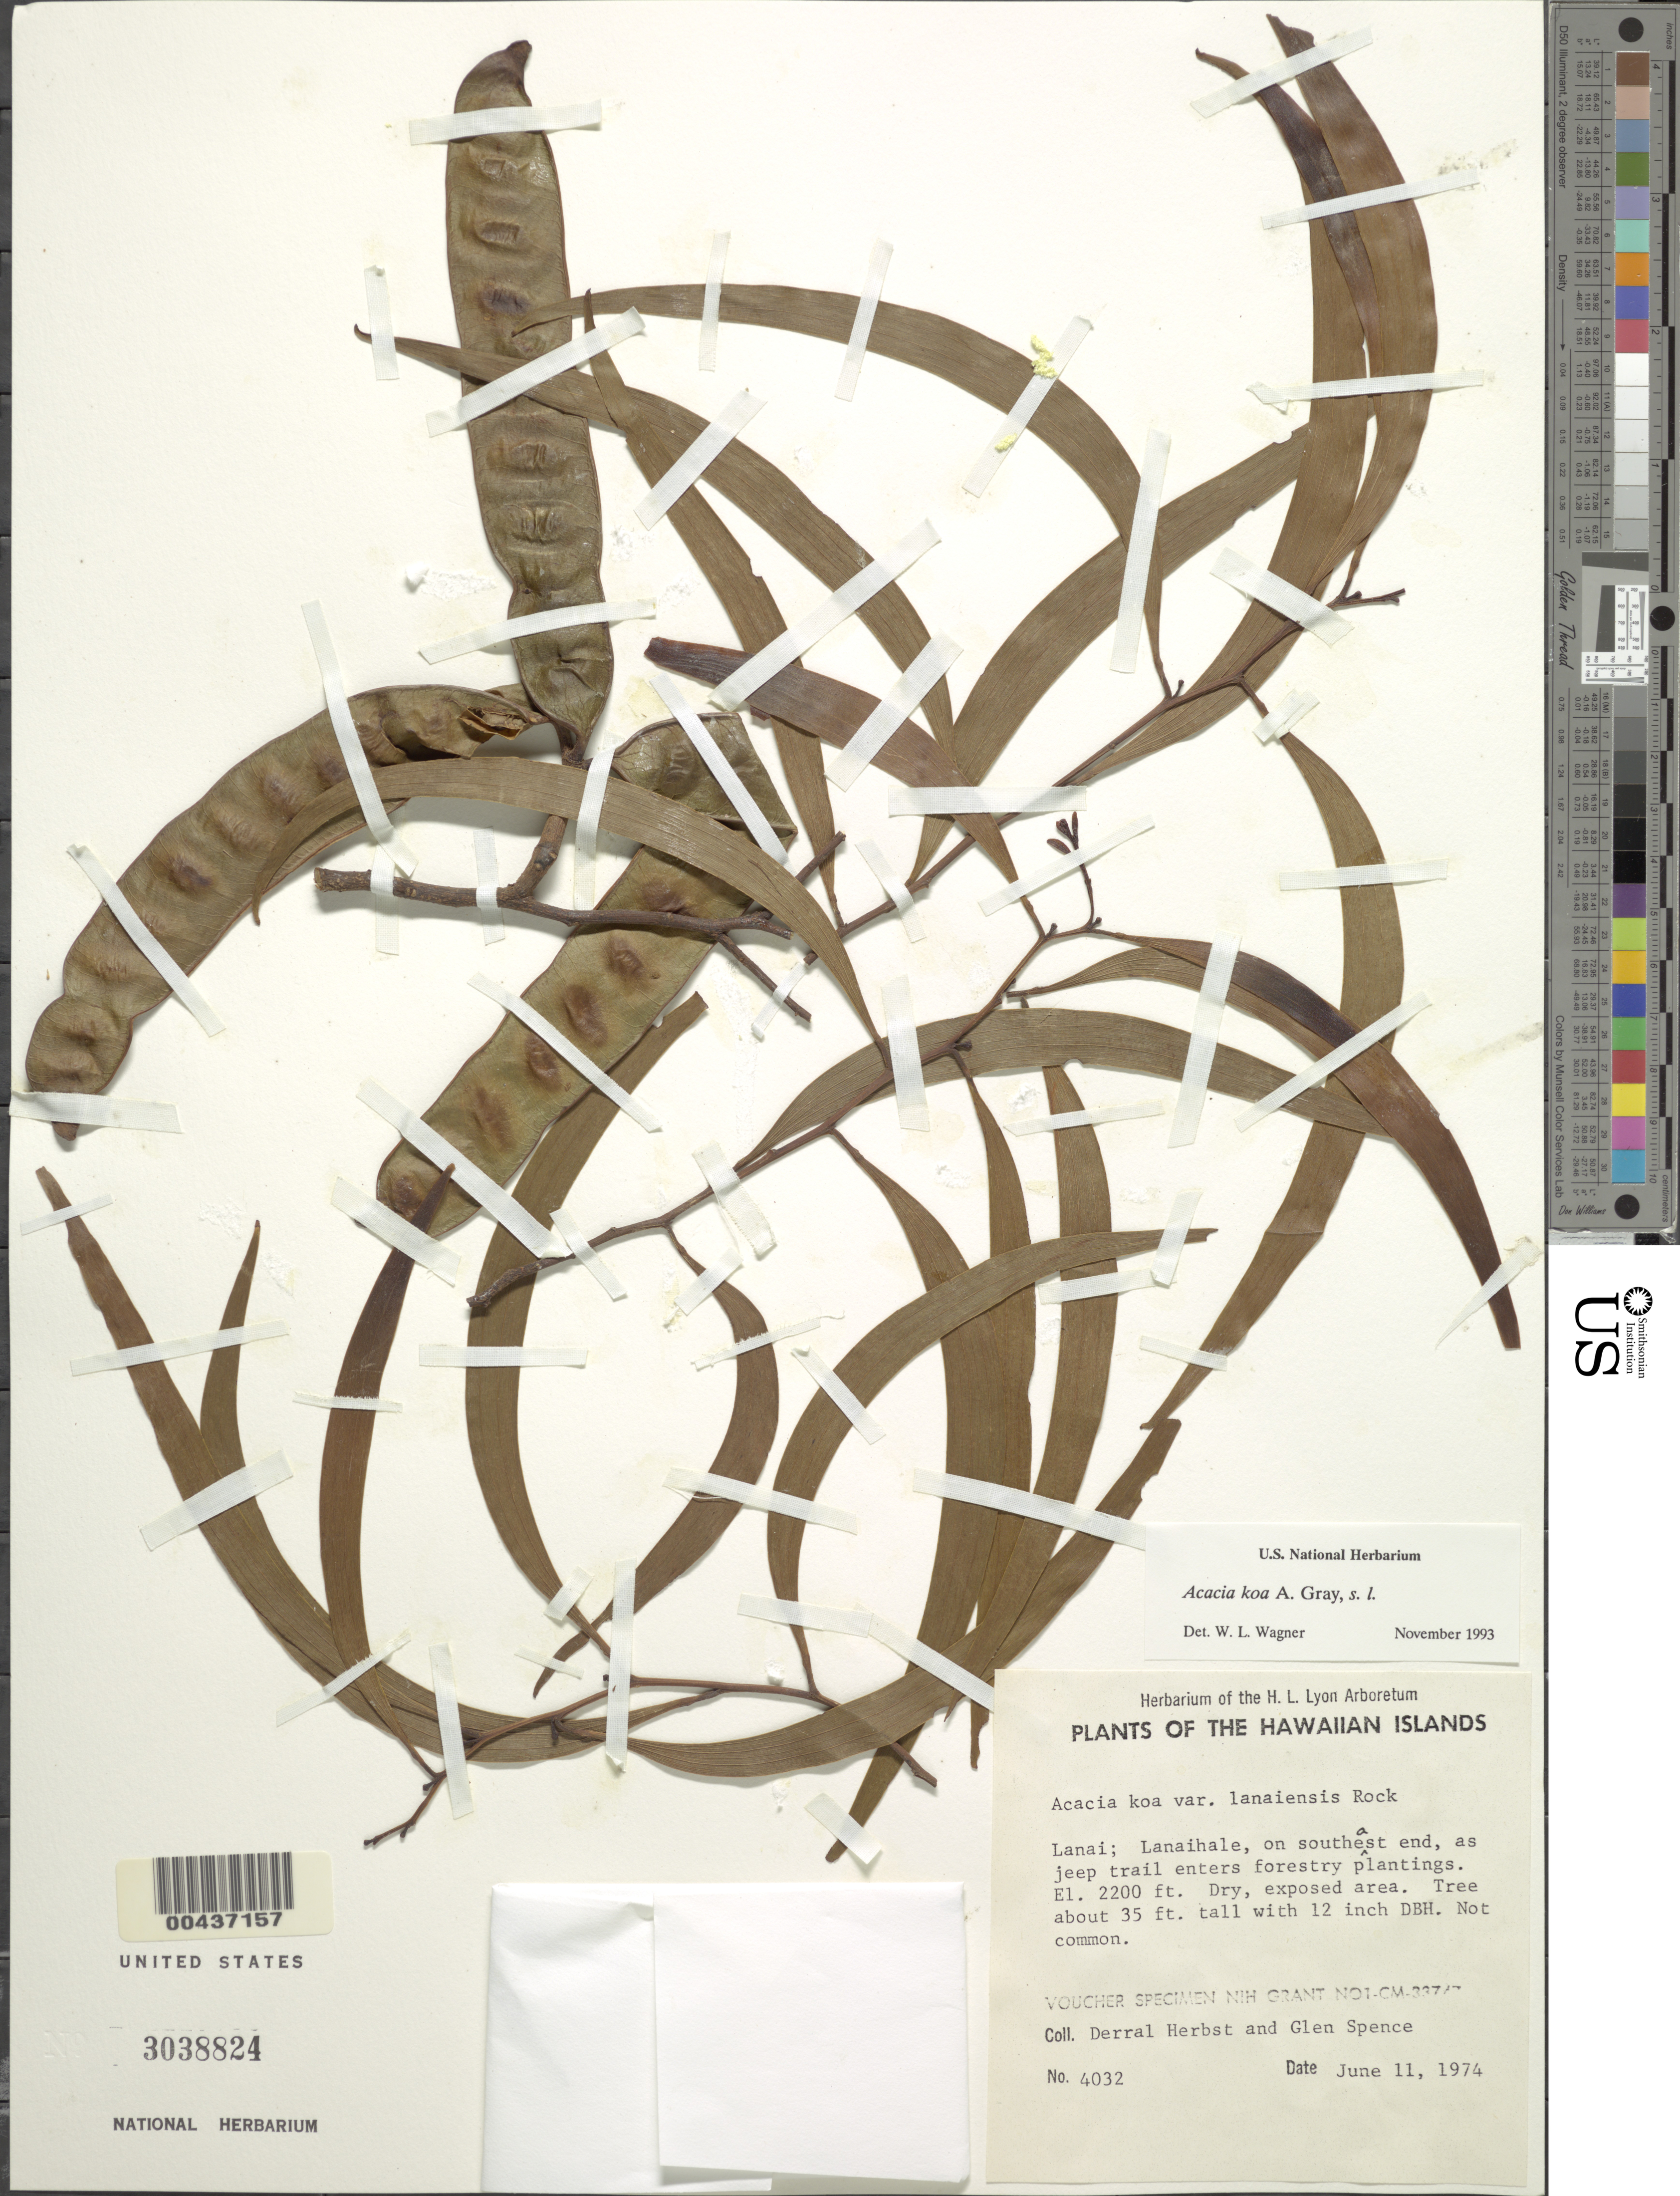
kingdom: Plantae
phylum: Tracheophyta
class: Magnoliopsida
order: Fabales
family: Fabaceae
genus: Acacia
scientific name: Acacia koa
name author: A. Gray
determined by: Wagner, W. L., (BOT), Smithsonian Institution - National Museum of Natural History (UNITED STATES)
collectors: D. R. Herbst & G. Spence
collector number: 4032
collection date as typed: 11 Jun 1974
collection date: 1974-06-11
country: United States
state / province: Hawaii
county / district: Maui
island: Lana'i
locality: Lanaihale, on SE end, as jeep trail enters forestry plantings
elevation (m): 671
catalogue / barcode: US 3038824